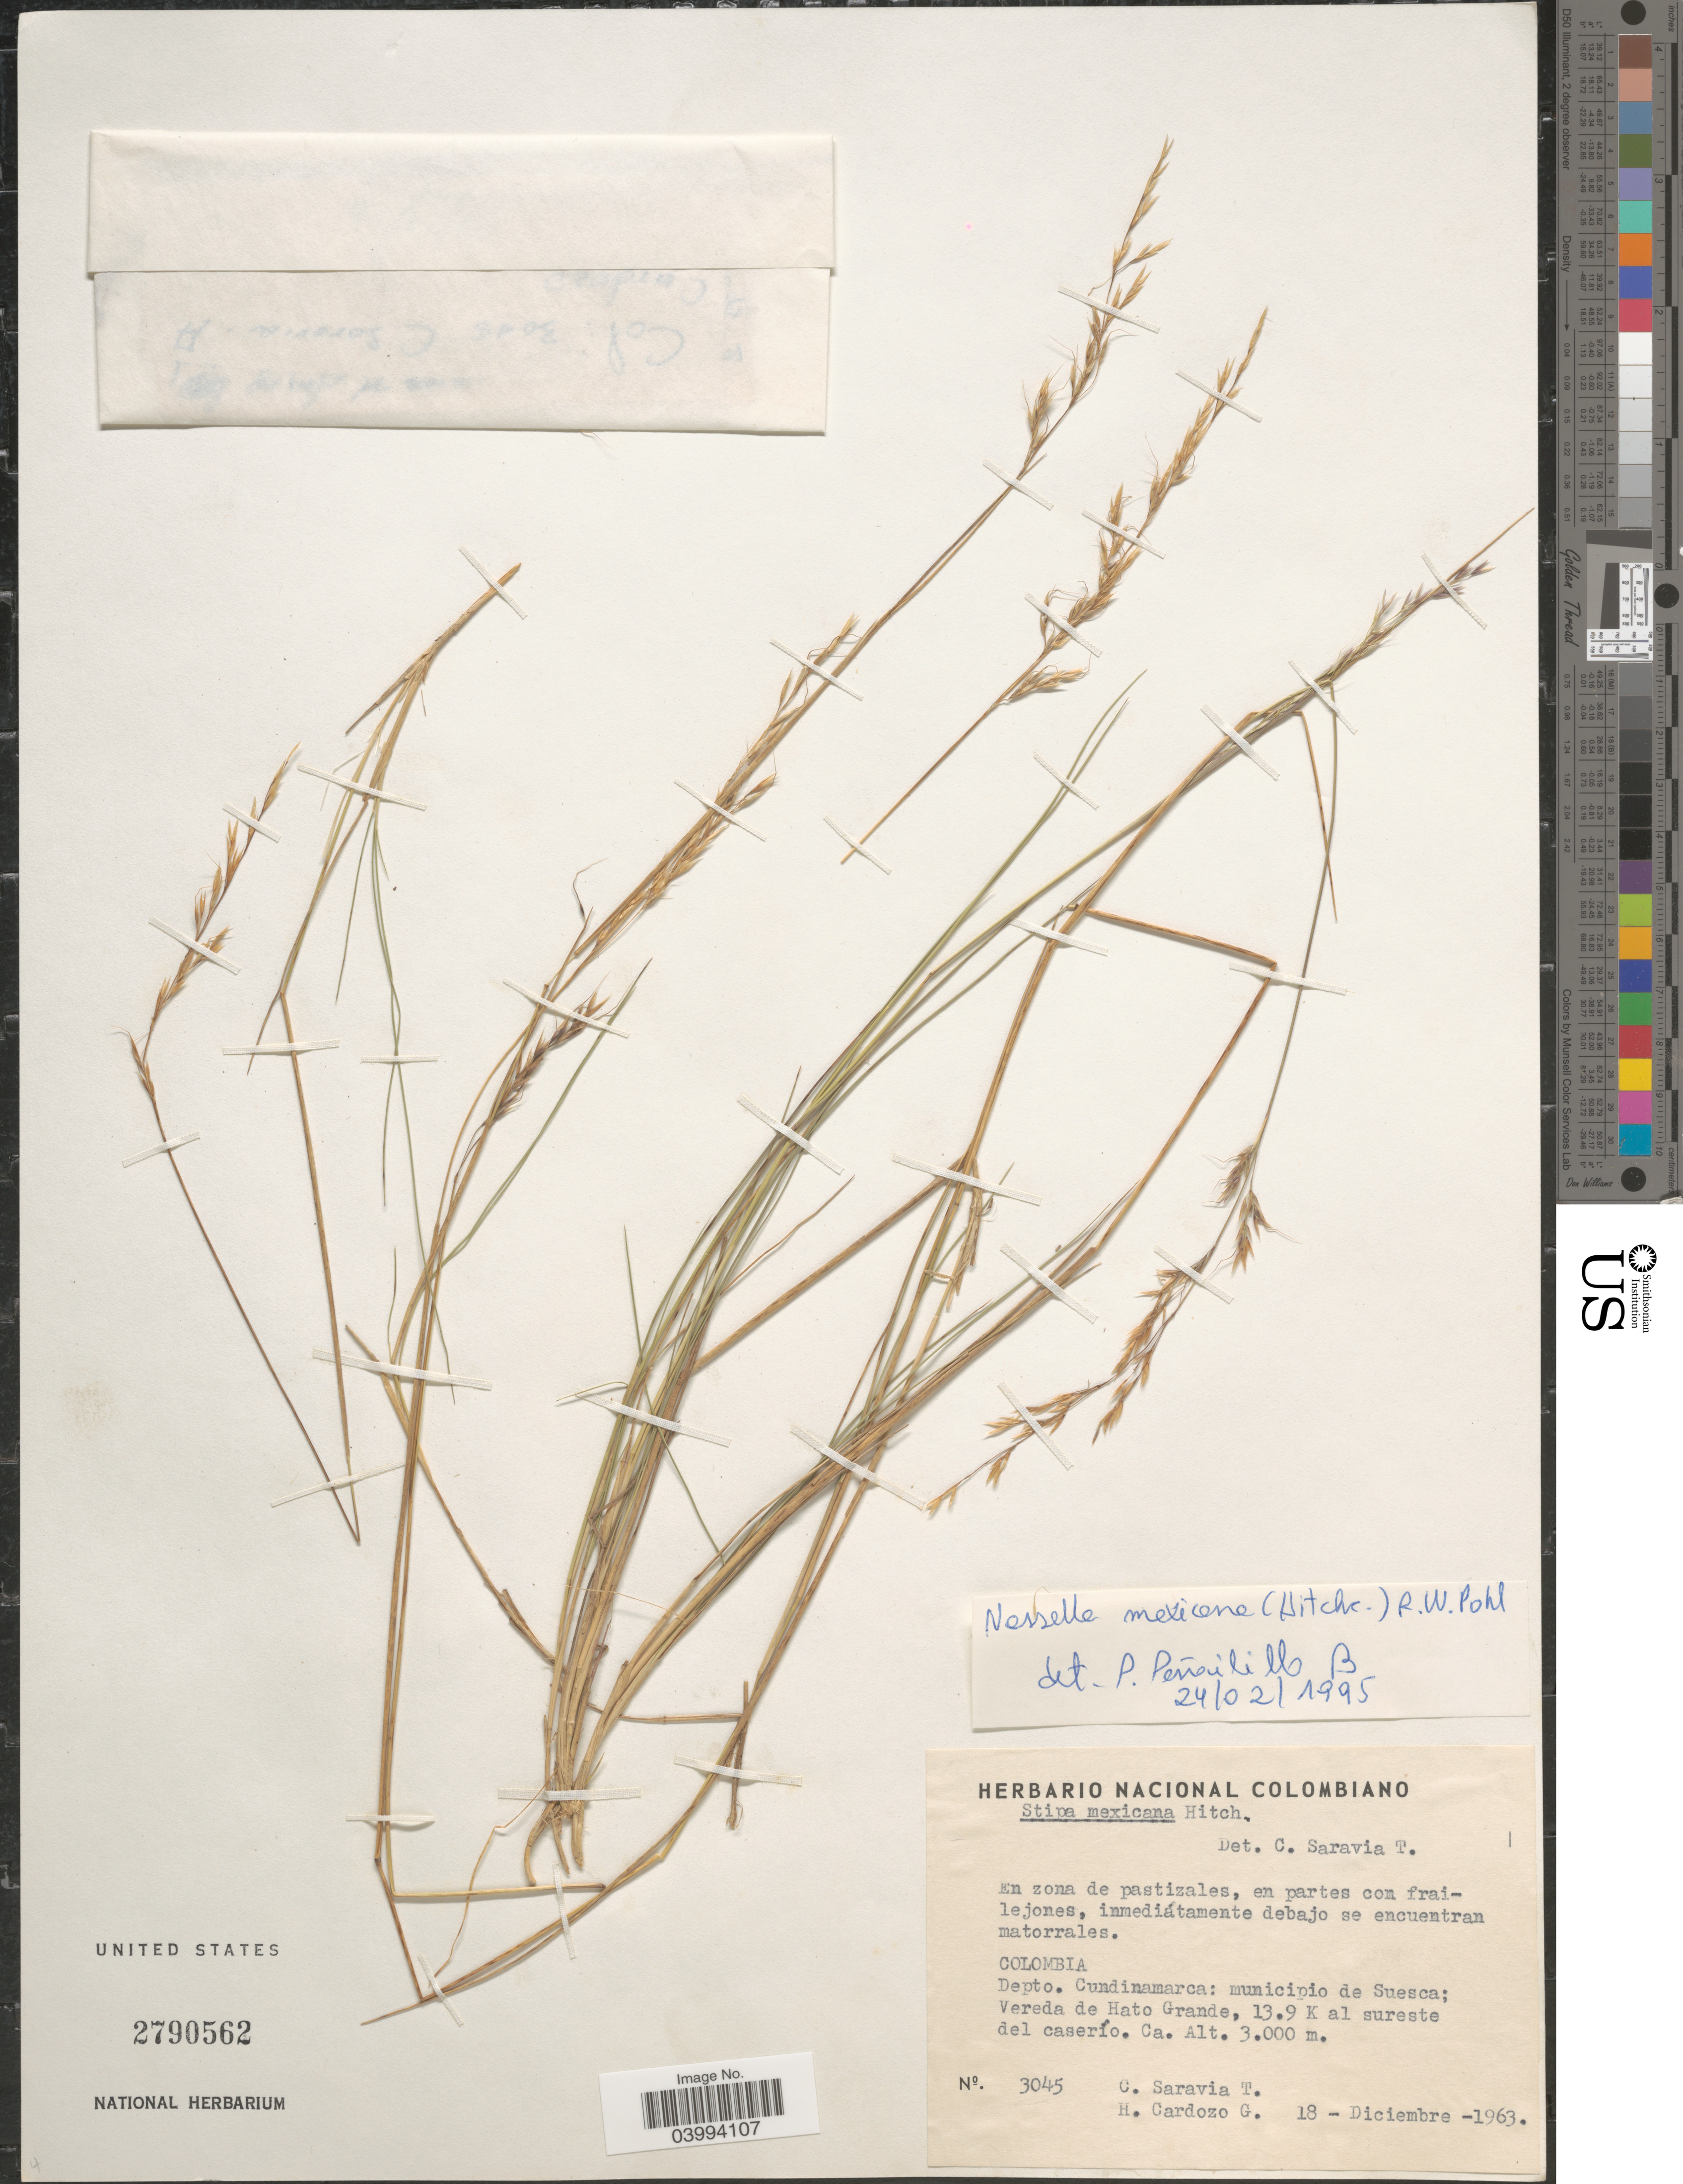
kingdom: Plantae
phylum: Tracheophyta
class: Liliopsida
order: Poales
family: Poaceae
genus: Nassella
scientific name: Nassella mexicana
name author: (Hitchc.) R.W. Pohl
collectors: C. Saravia T. & H. Cardozo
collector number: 3045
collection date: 1963-12-18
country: Colombia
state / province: Cundinamarca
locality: Depto. Cundinamarca: municipio de Suesca; Vereda de Hato Grande, 13.9 K al sureste del caserío.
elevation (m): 3000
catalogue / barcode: US 2790562